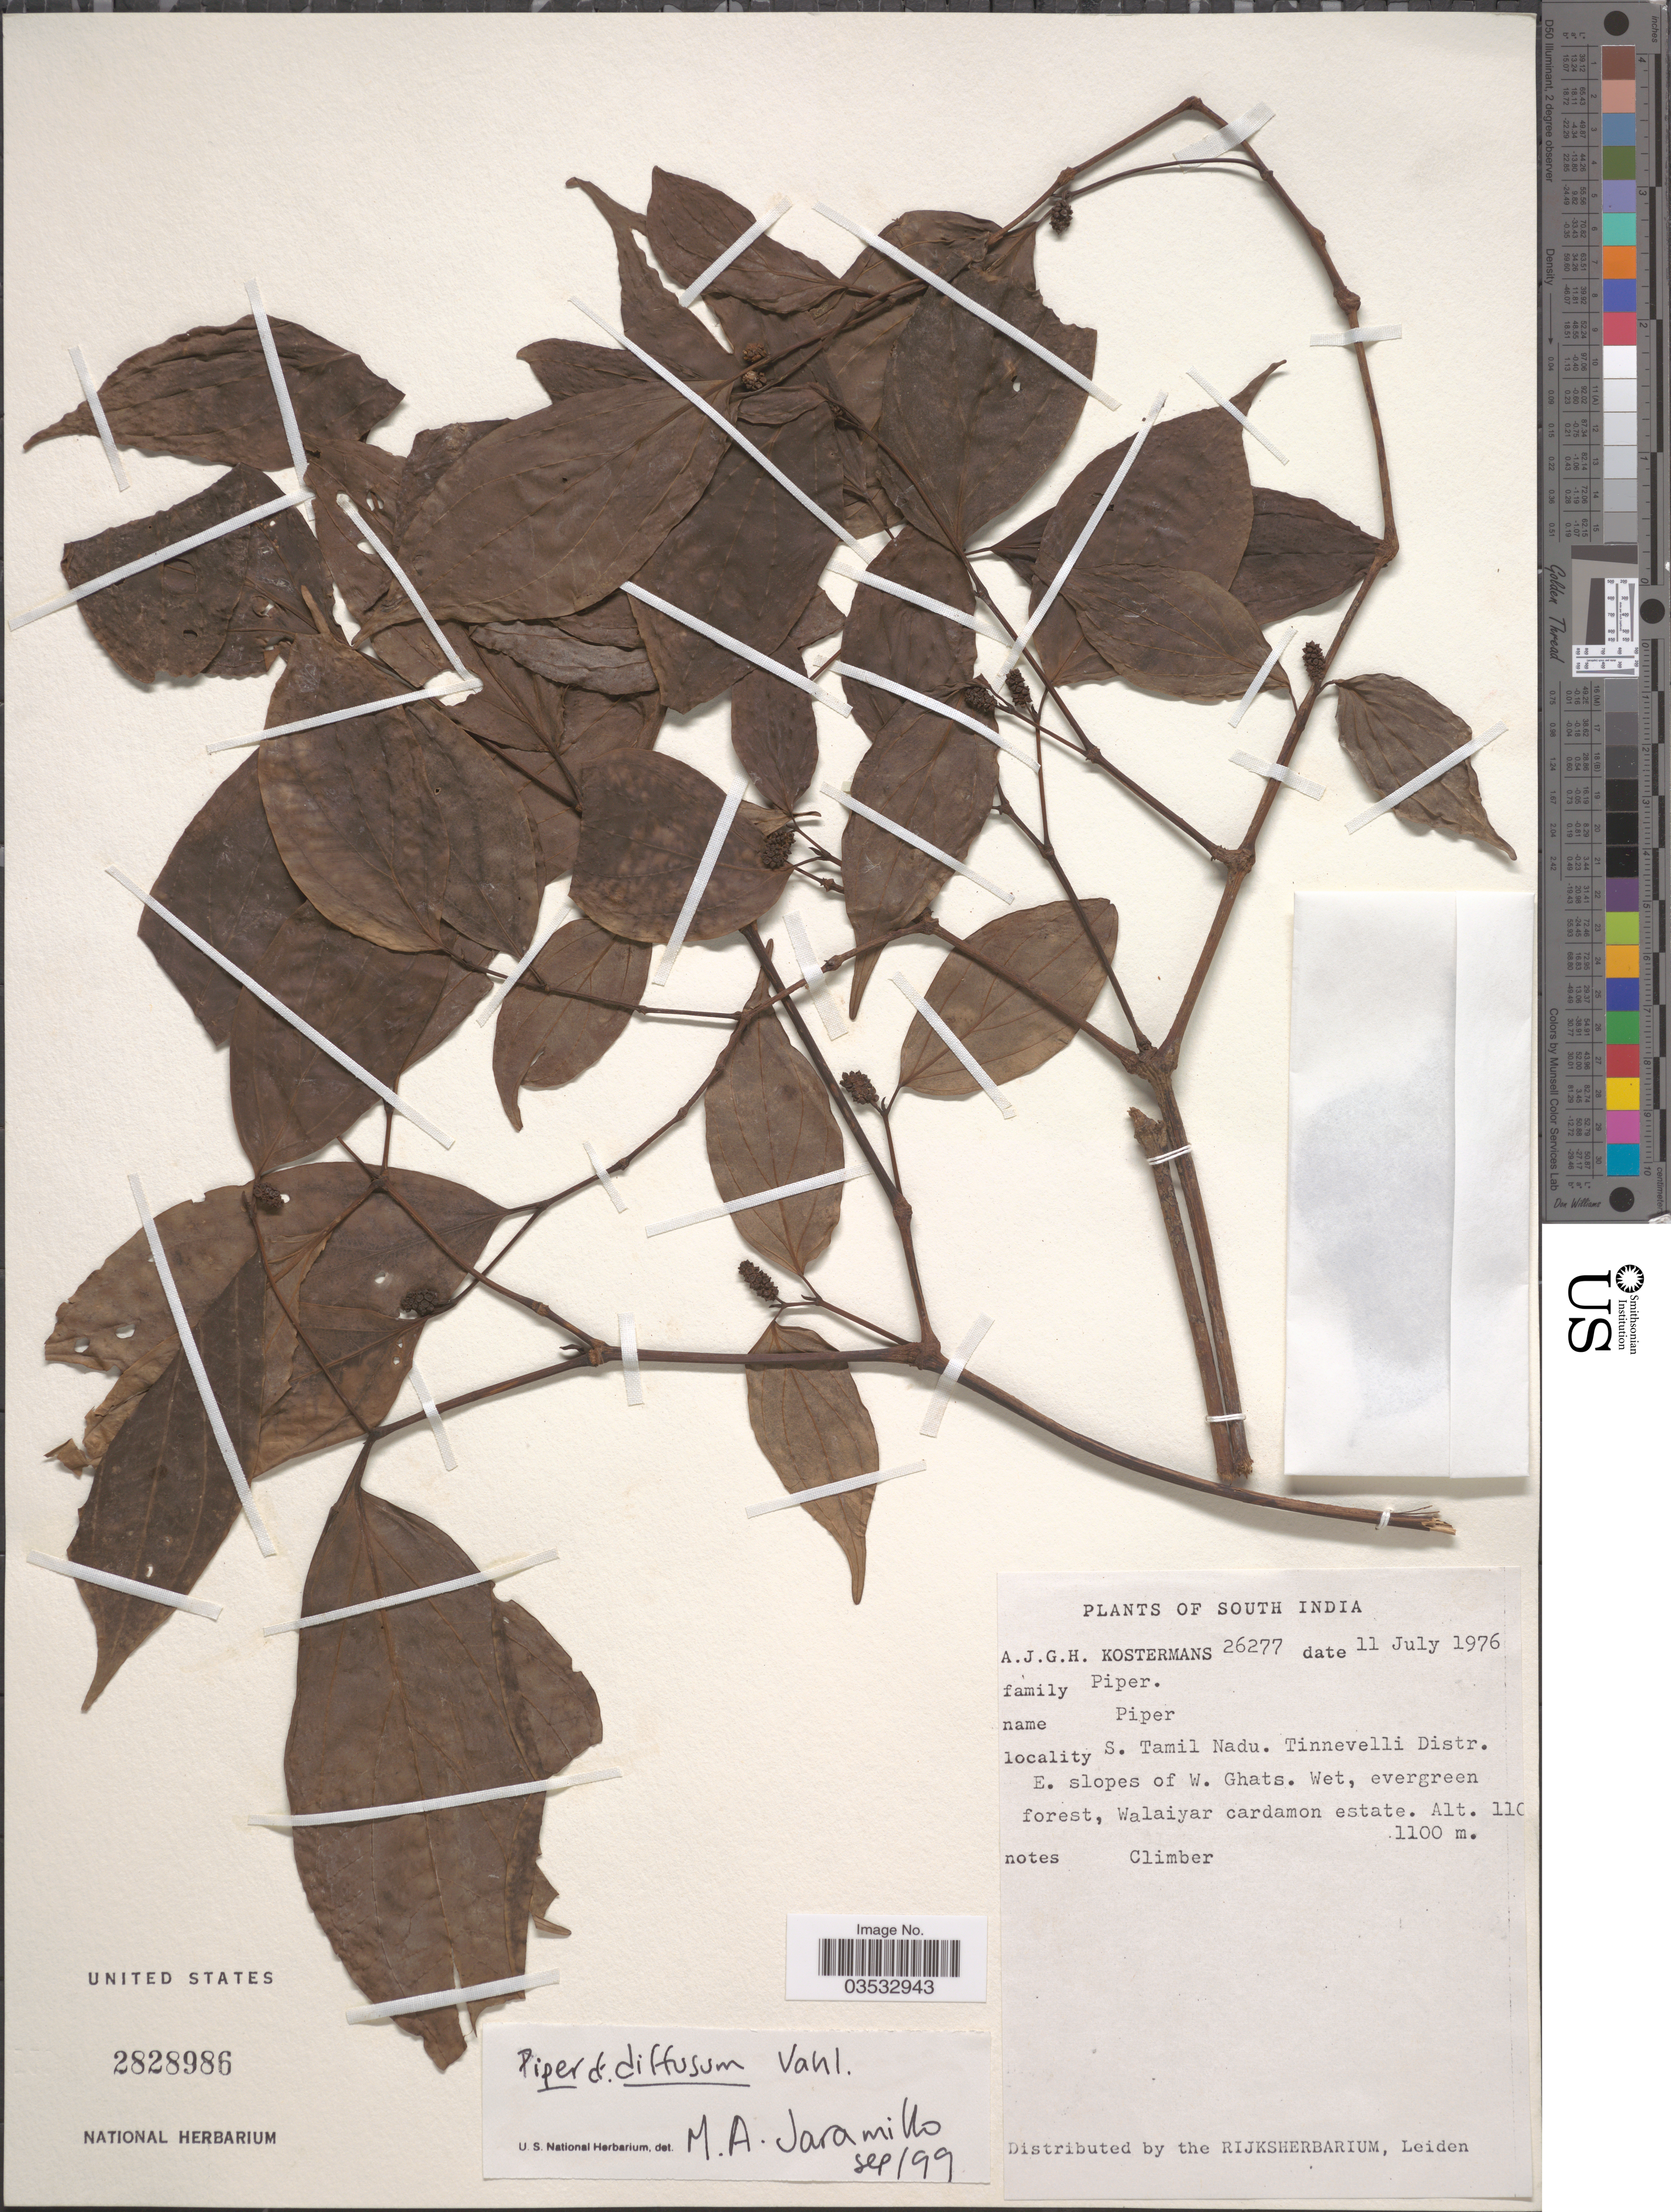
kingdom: Plantae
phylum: Tracheophyta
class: Magnoliopsida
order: Piperales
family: Piperaceae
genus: Piper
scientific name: Piper diffusum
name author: Vahl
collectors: A. J. G. Kostermans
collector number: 26277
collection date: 1976-07-11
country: India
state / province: Tamil Nadu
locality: South India. S. Tamil Nadu. Tinnevelli Distr. E. slopes of W. Ghats. Wet, evergreen forest, Walaiyar cardamon estate.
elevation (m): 1100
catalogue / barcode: US 2828986